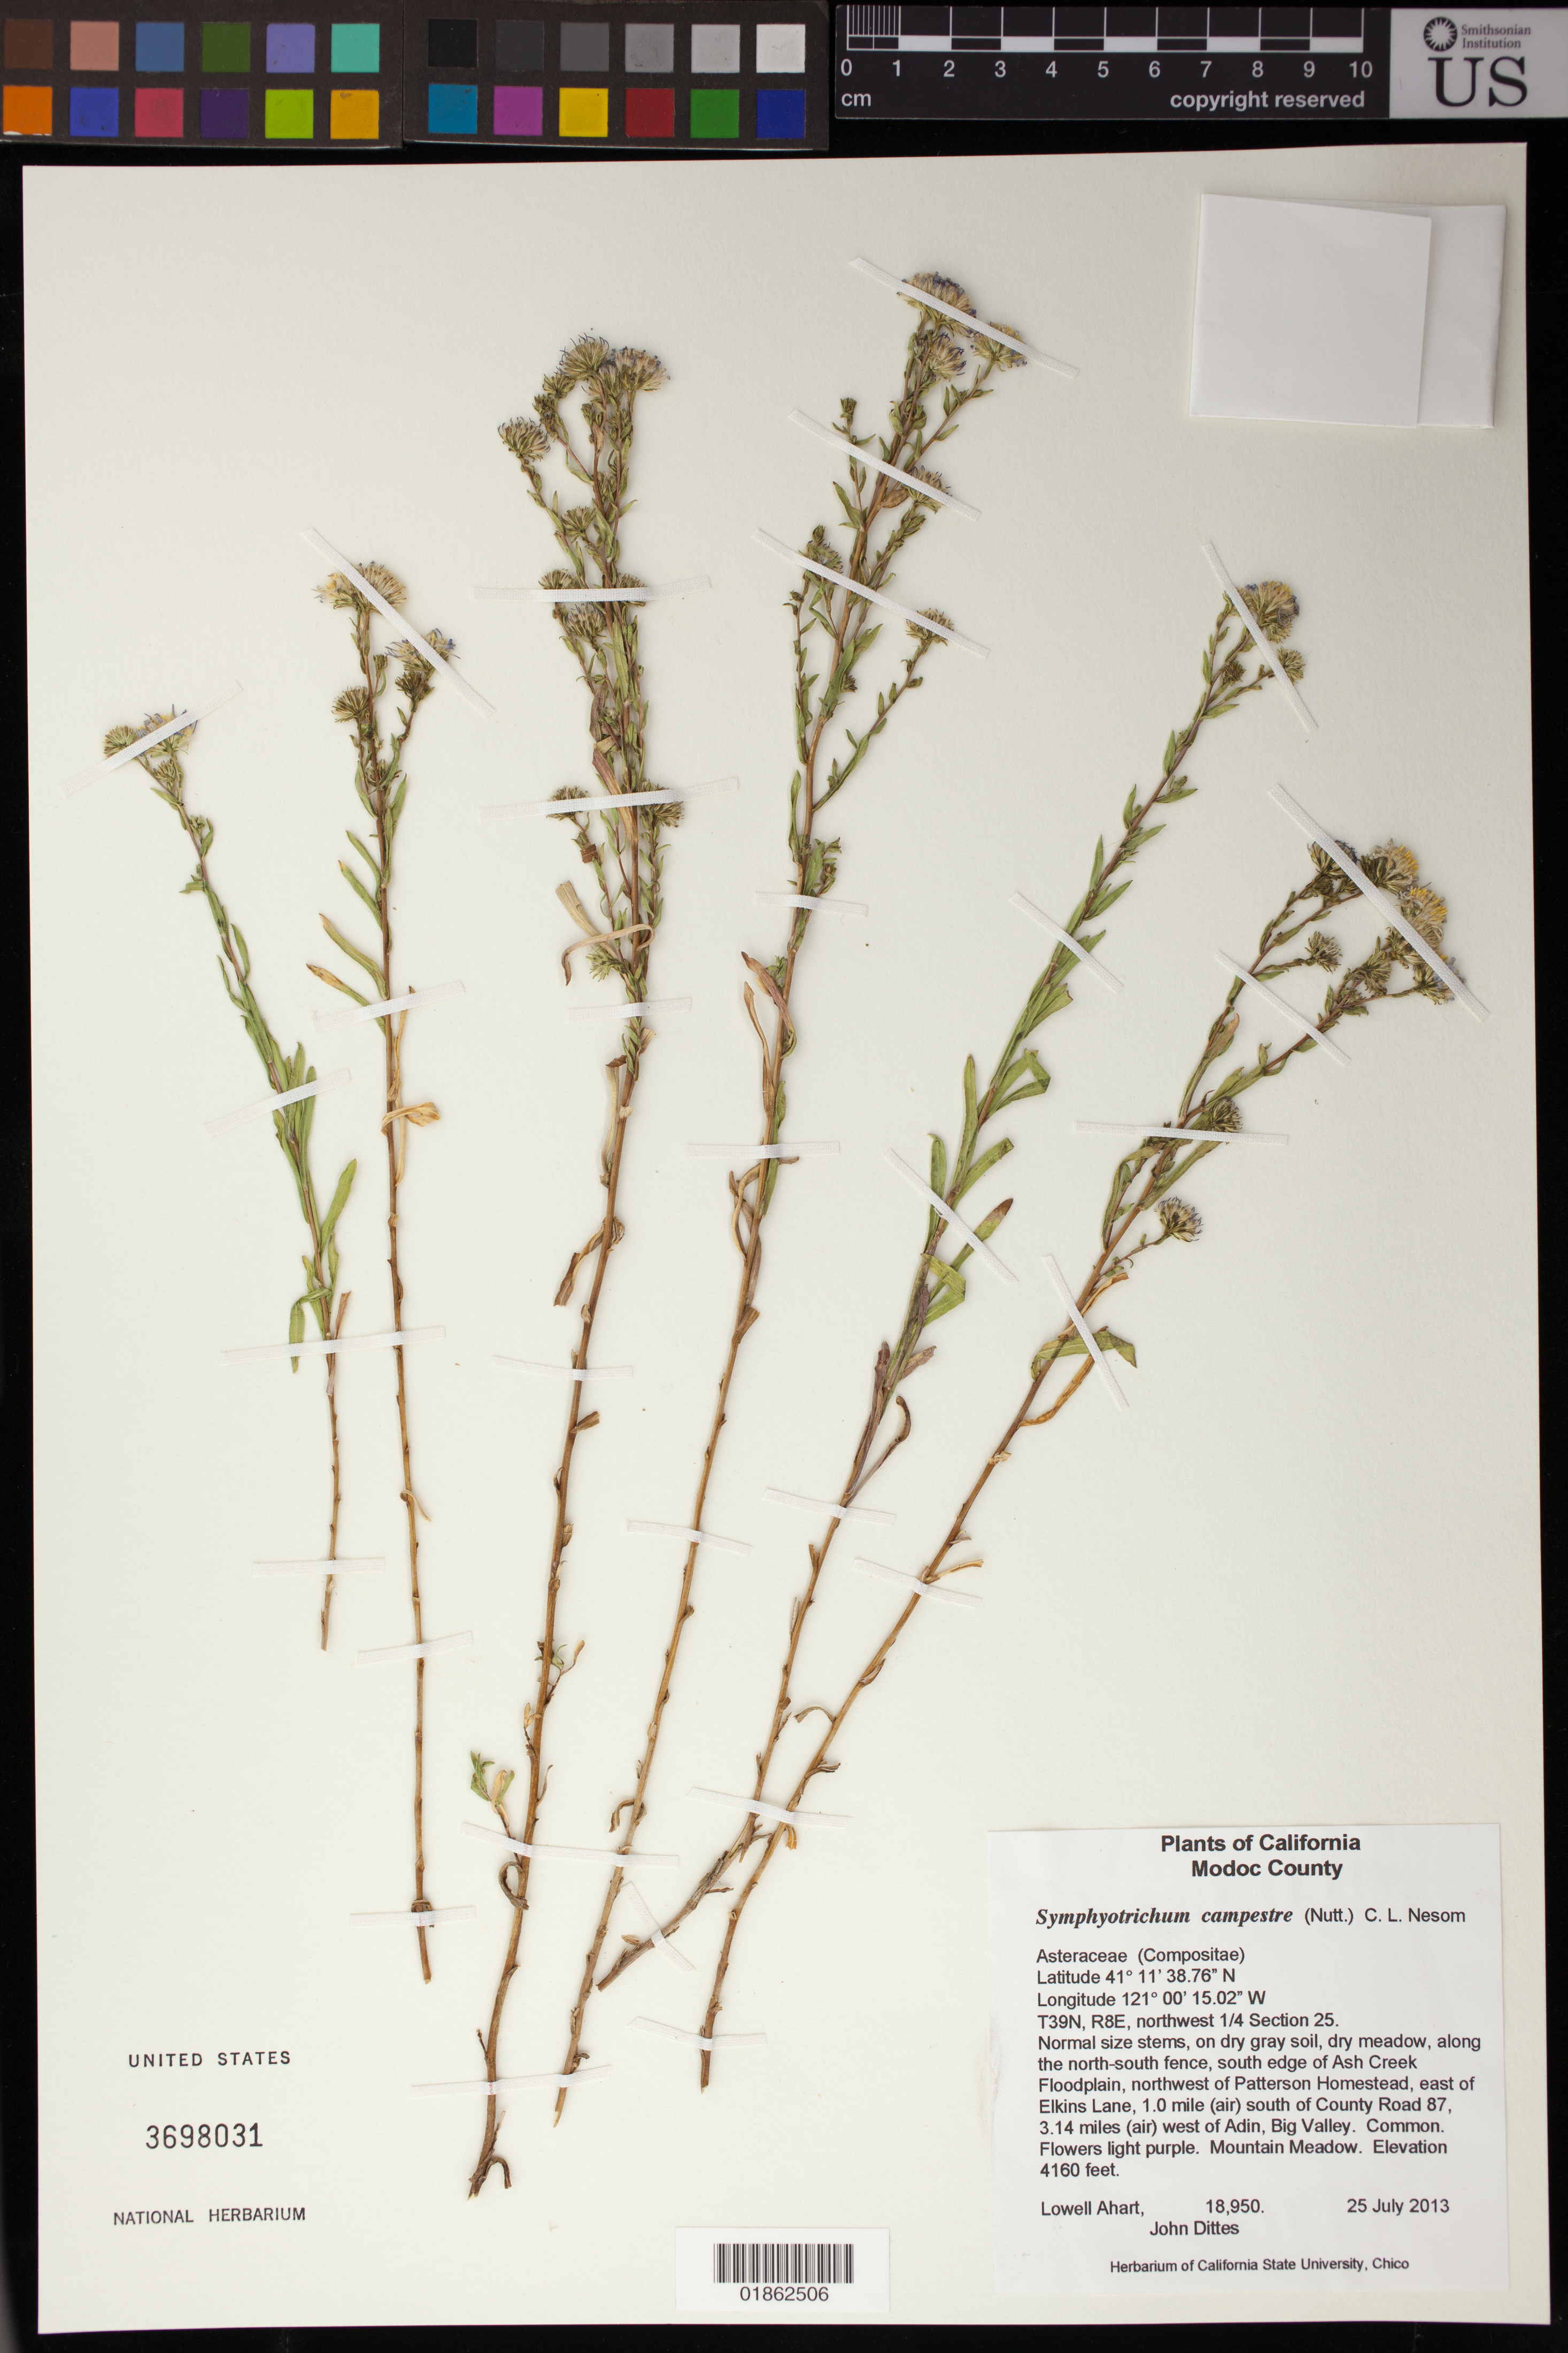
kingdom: Plantae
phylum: Tracheophyta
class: Magnoliopsida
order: Asterales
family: Asteraceae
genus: Symphyotrichum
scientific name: Symphyotrichum campestre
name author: (Nutt.) G.L. Nesom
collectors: L. Ahart & J. Dittes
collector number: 18950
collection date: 2013-07-25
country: United States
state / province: California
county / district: Modoc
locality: South edge of Ash Creek Floodplain, northwest of Patterson Homestead, east of Elkins Lane, 1.0 mile (air) south of County Road 87, 3.14 miles (air) west of Adin, Big Valley.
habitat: Mountain Meadow.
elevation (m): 1268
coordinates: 41 11 38.76 N, 121 00 15.02 W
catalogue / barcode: US 3698031